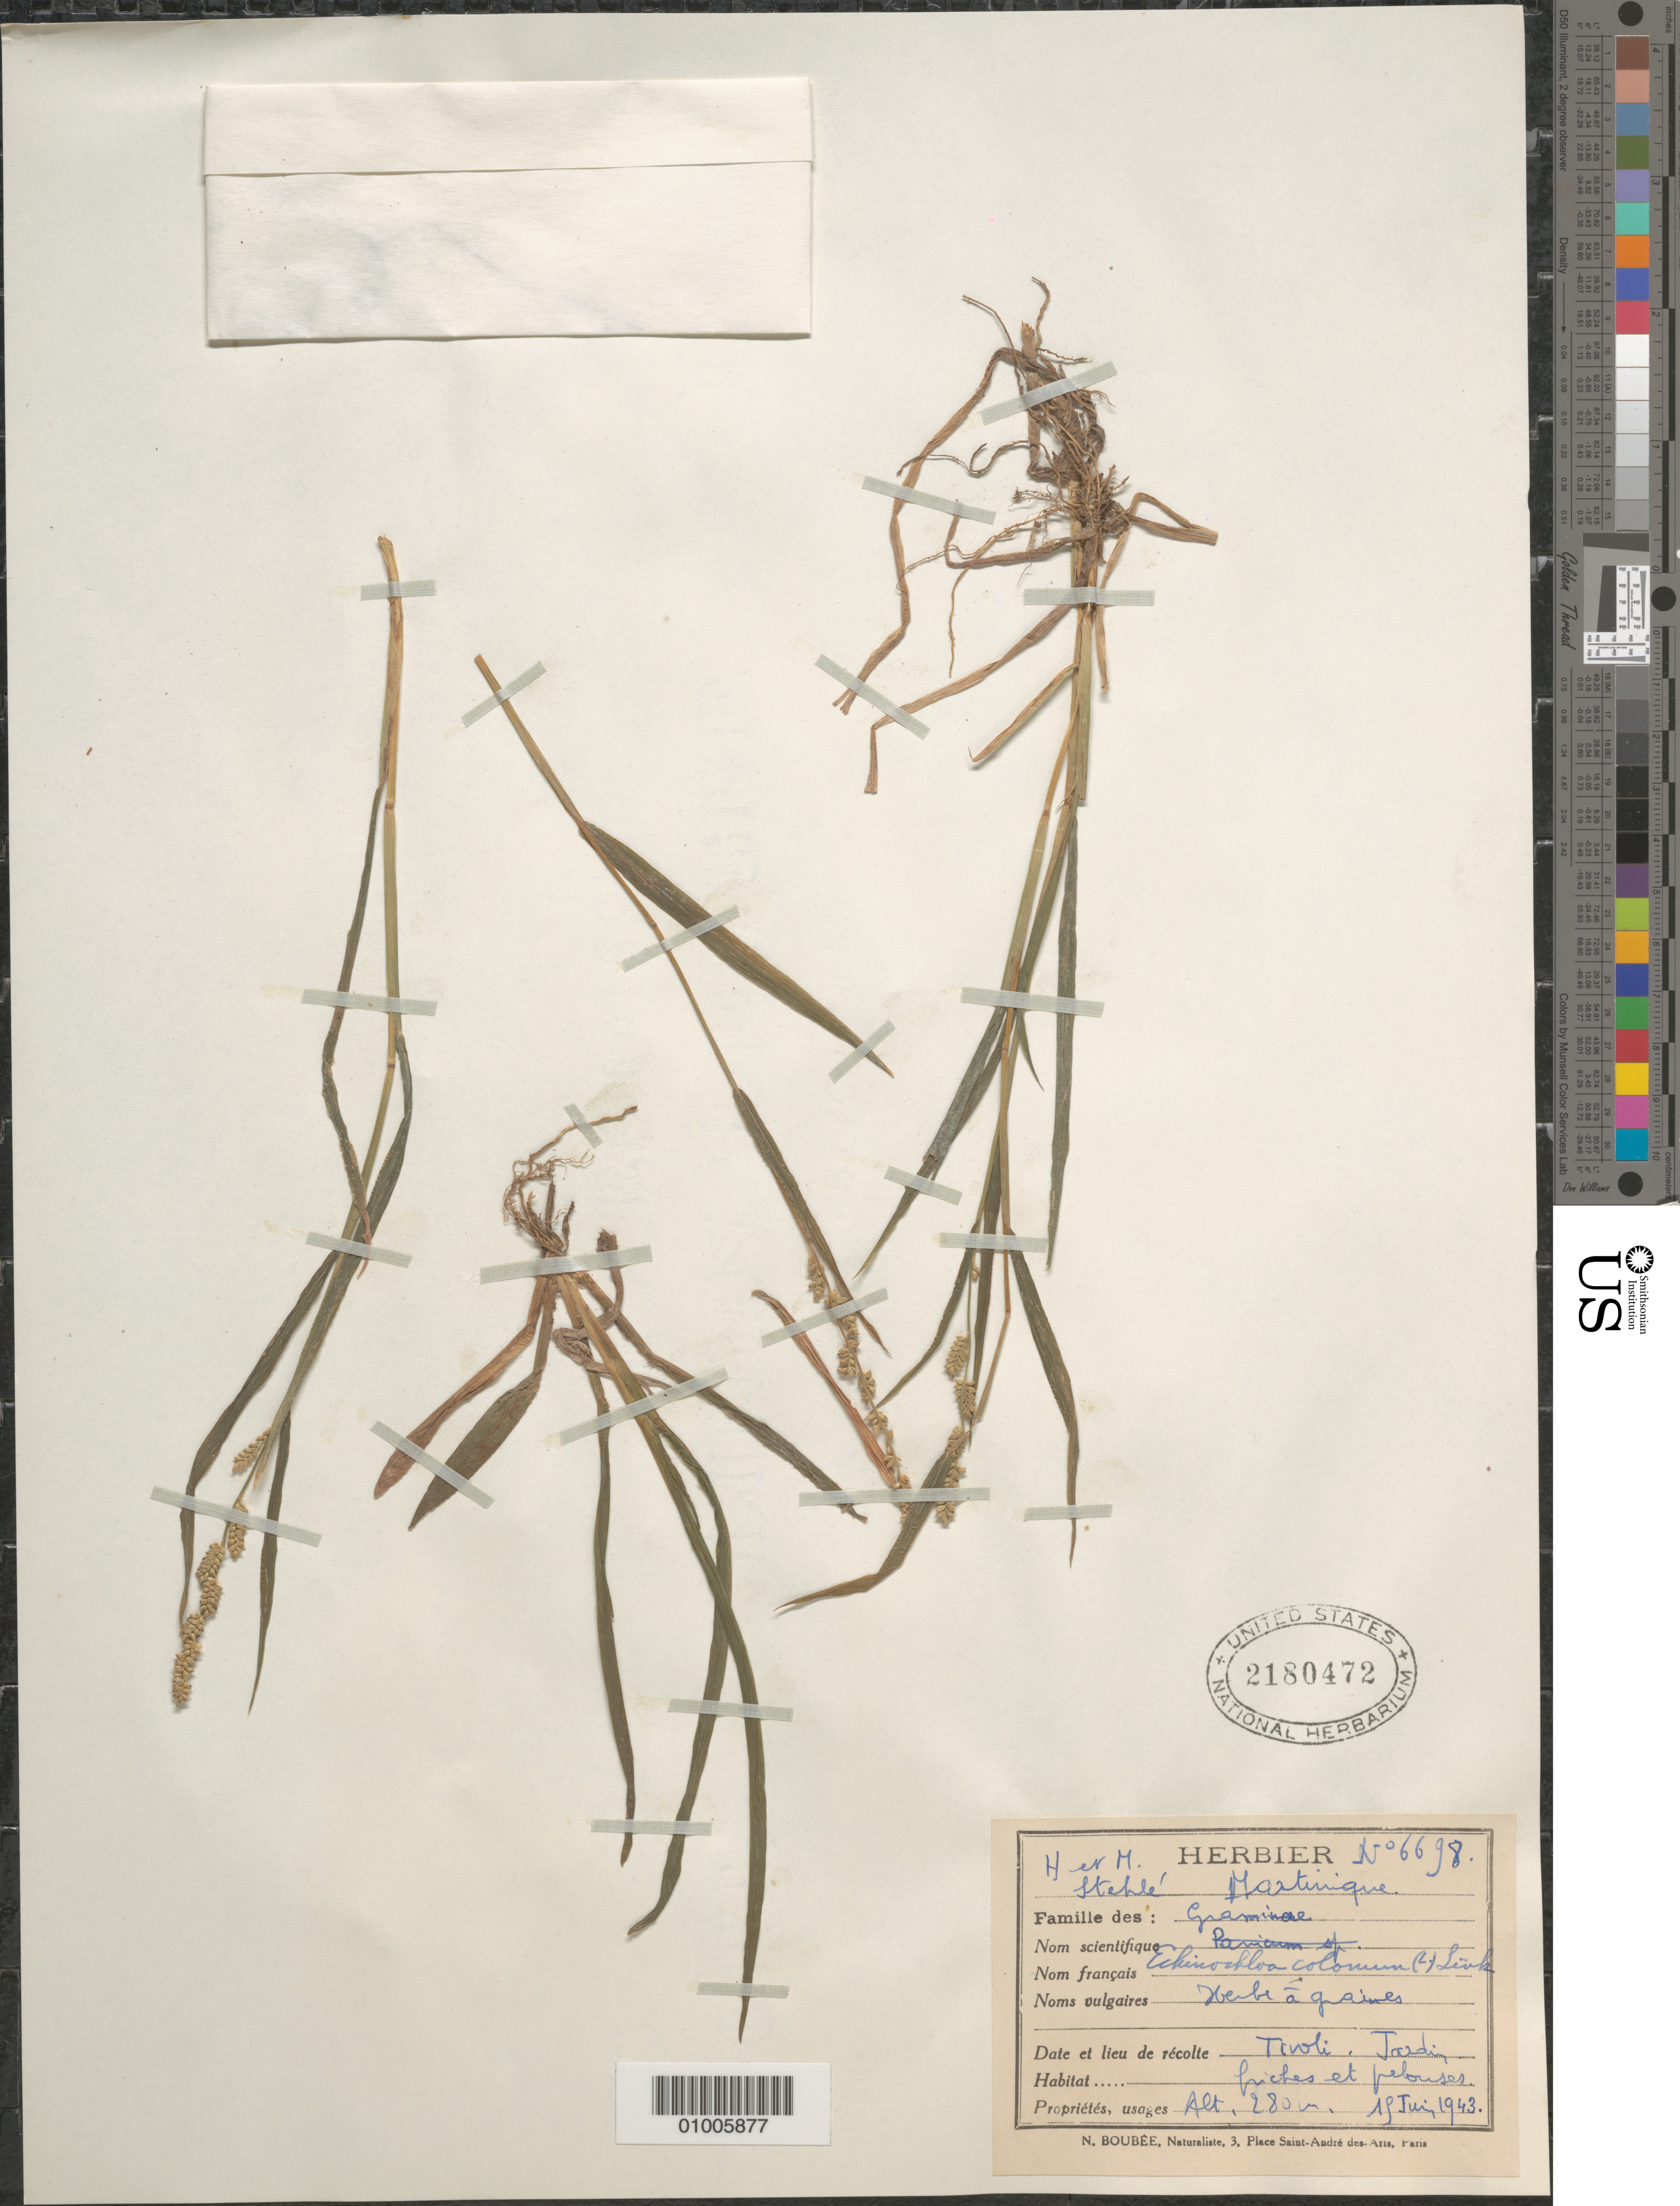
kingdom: Plantae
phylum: Tracheophyta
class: Liliopsida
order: Poales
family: Poaceae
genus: Echinochloa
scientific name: Echinochloa colona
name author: (L.) Link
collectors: H. Stehlé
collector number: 6698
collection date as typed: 15 Jul 1943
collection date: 1943-07-15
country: Martinique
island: Martinique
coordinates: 0 N, 0 E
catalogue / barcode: US 2180472